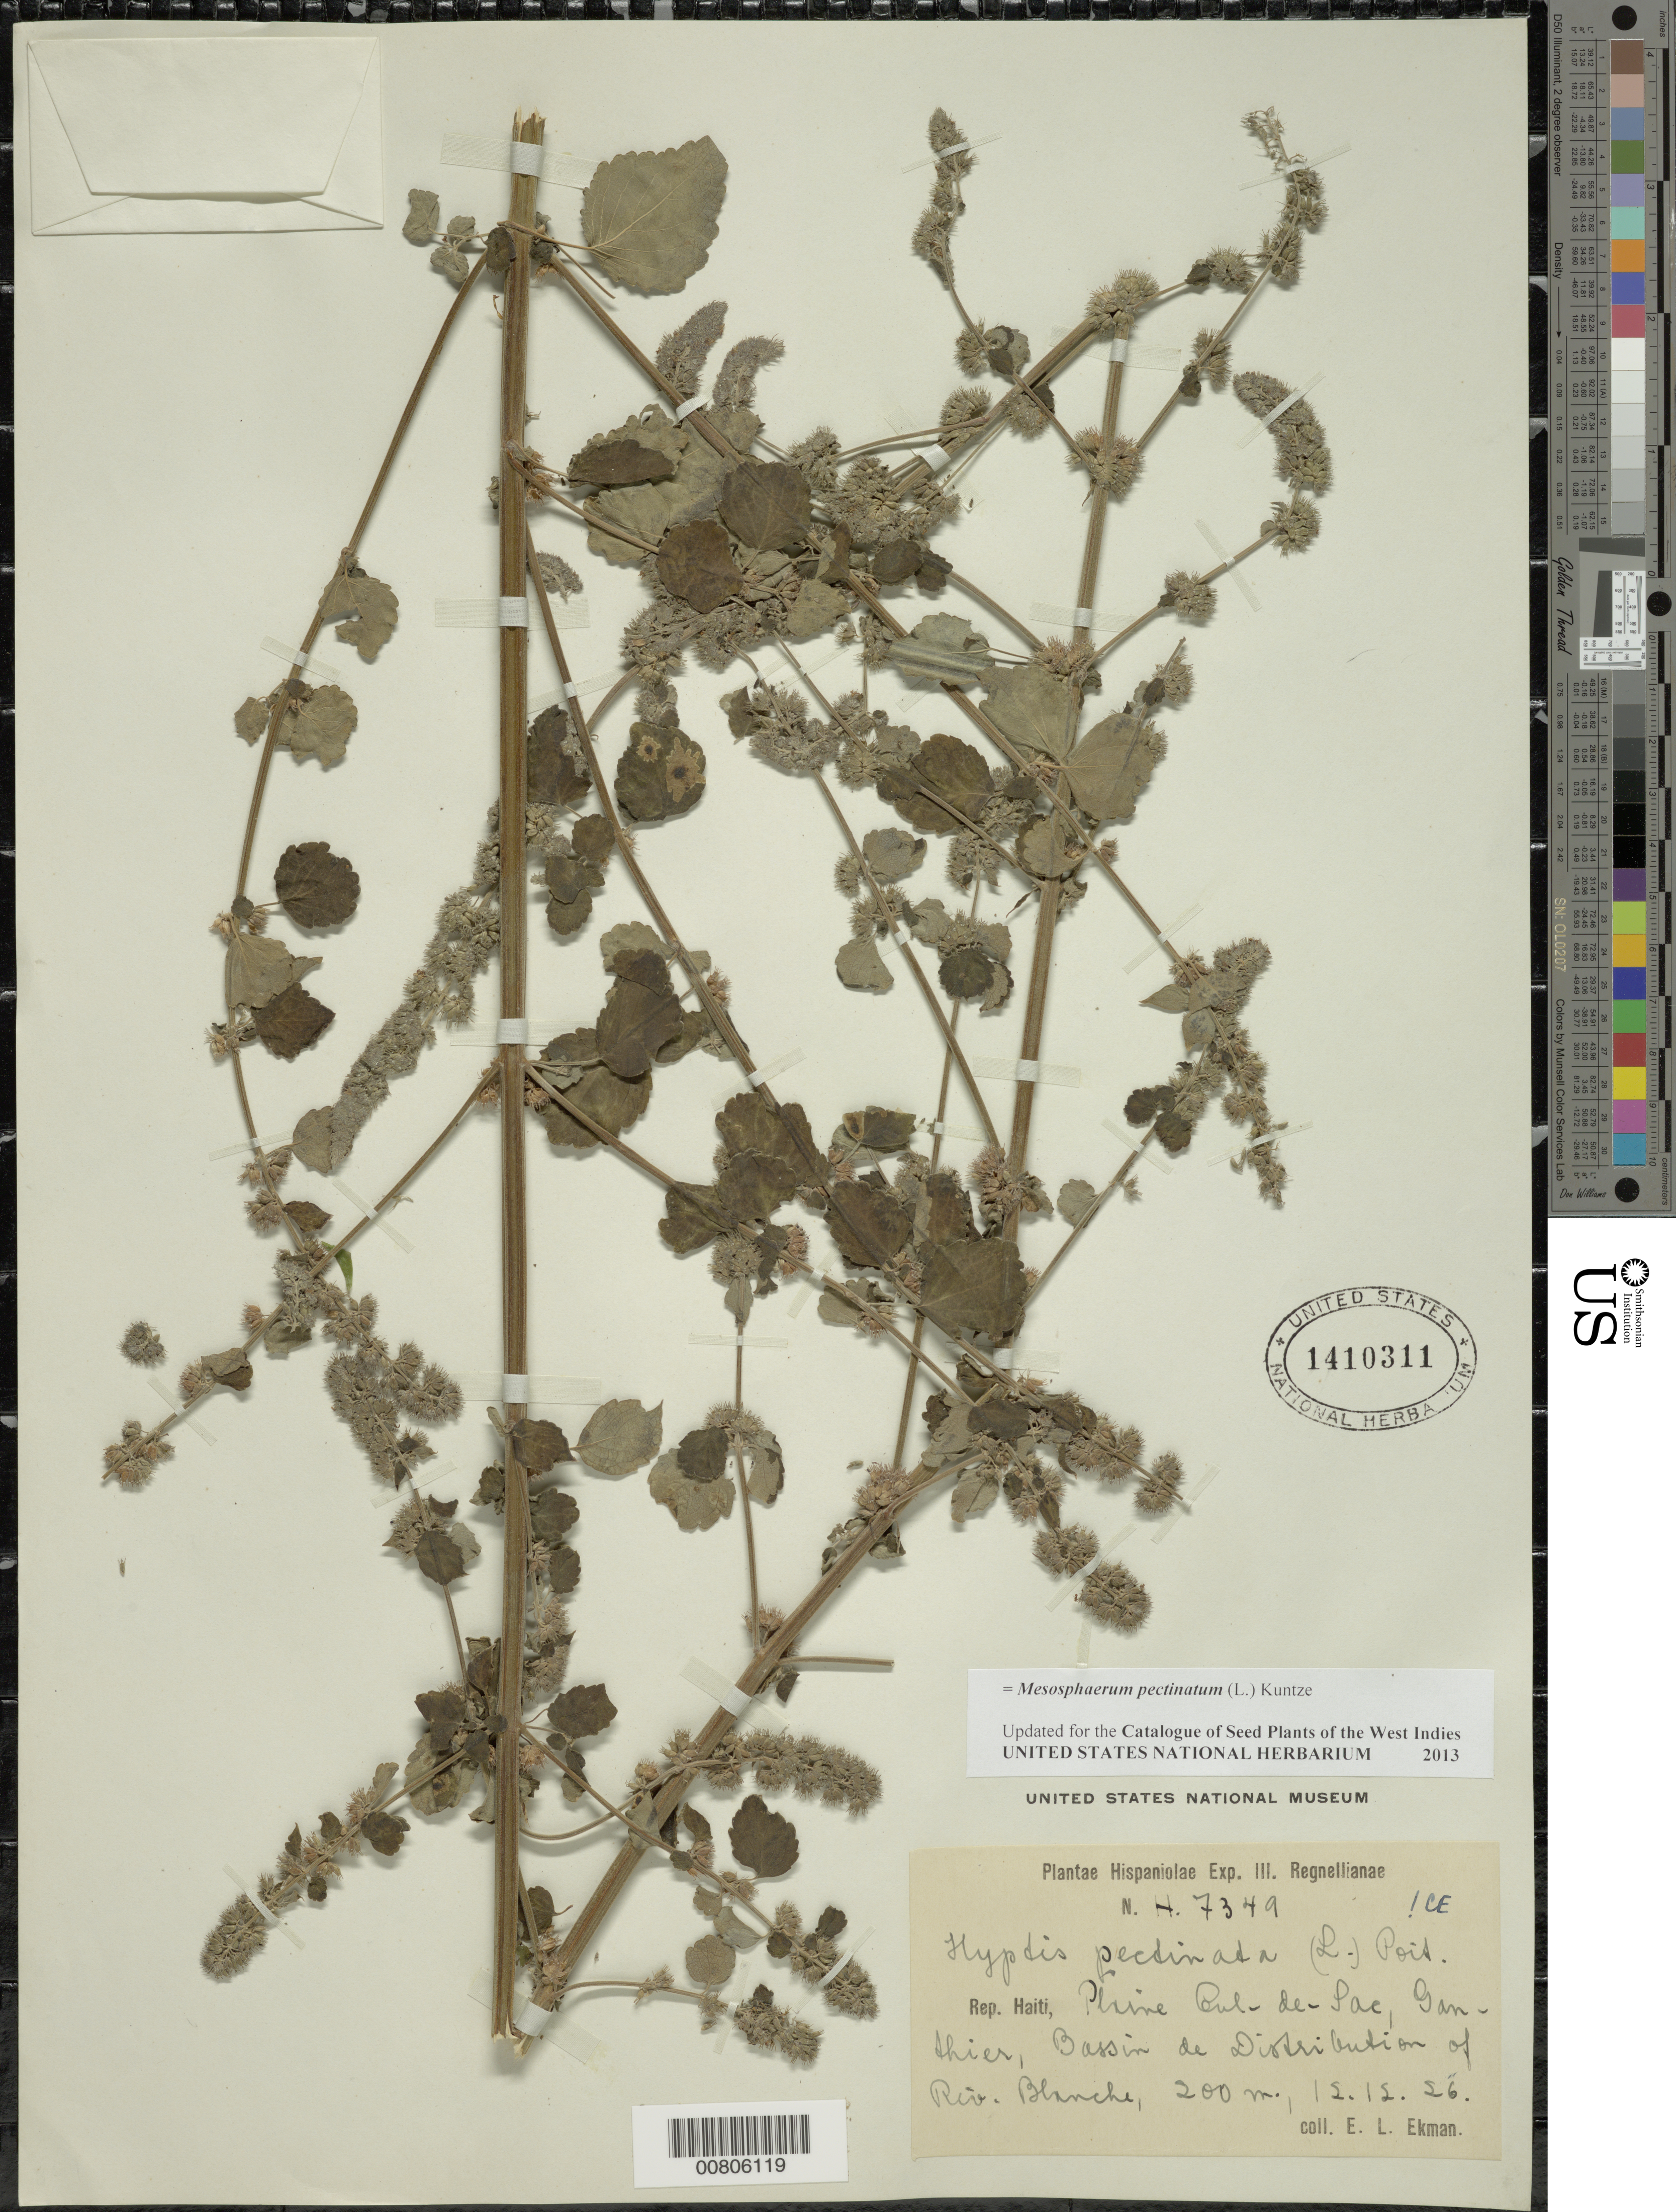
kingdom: Plantae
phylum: Tracheophyta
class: Magnoliopsida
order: Lamiales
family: Lamiaceae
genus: Mesosphaerum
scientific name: Mesosphaerum pectinatum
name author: (L.) Kuntze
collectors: E. L. Ekman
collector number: H 7349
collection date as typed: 12 Dec 1926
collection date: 1926-12-12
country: Haiti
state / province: Ouest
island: Hispaniola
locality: Plaine Cul de Sac, Ganthier, Bassin de Distribution of Riv. Blanche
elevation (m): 200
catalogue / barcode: US 1410311